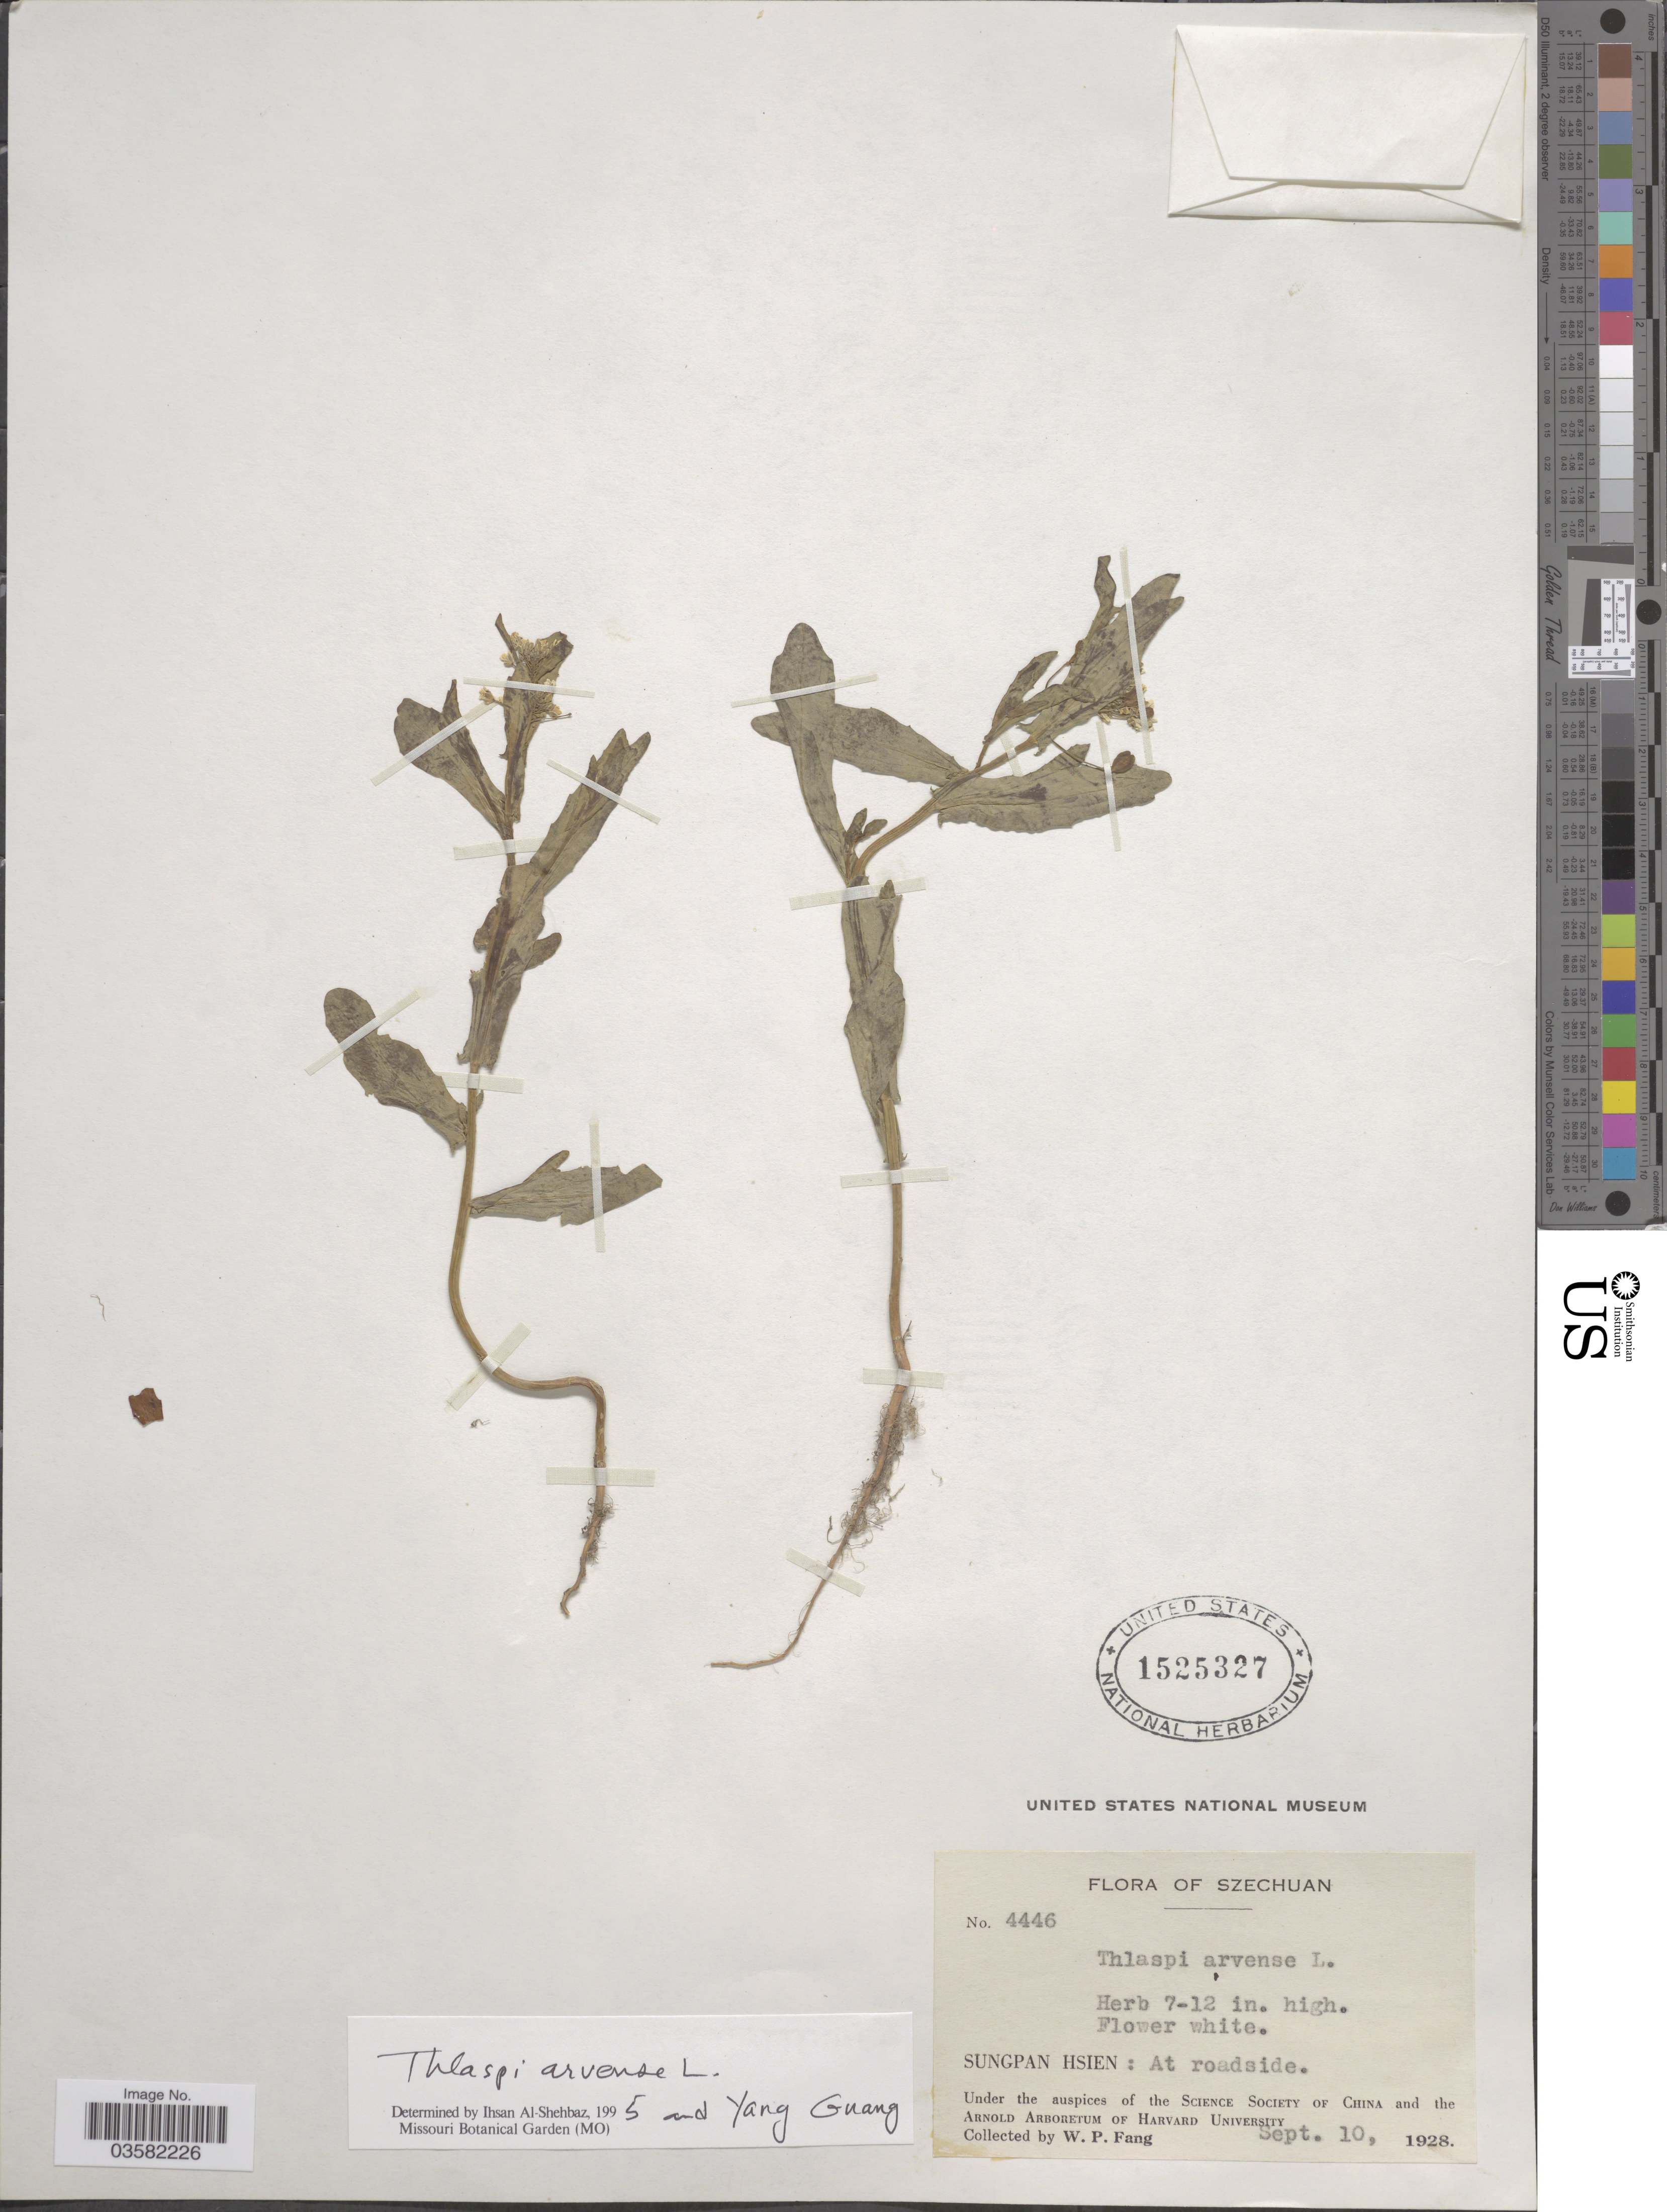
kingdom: Plantae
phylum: Tracheophyta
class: Magnoliopsida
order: Brassicales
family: Brassicaceae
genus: Thlaspi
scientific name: Thlaspi arvense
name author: L.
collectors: W. P. Fang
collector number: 4446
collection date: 1928-09-10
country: China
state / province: Sichuan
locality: Szechuan. Sungpan Hsien: At roadside.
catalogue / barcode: US 1525327